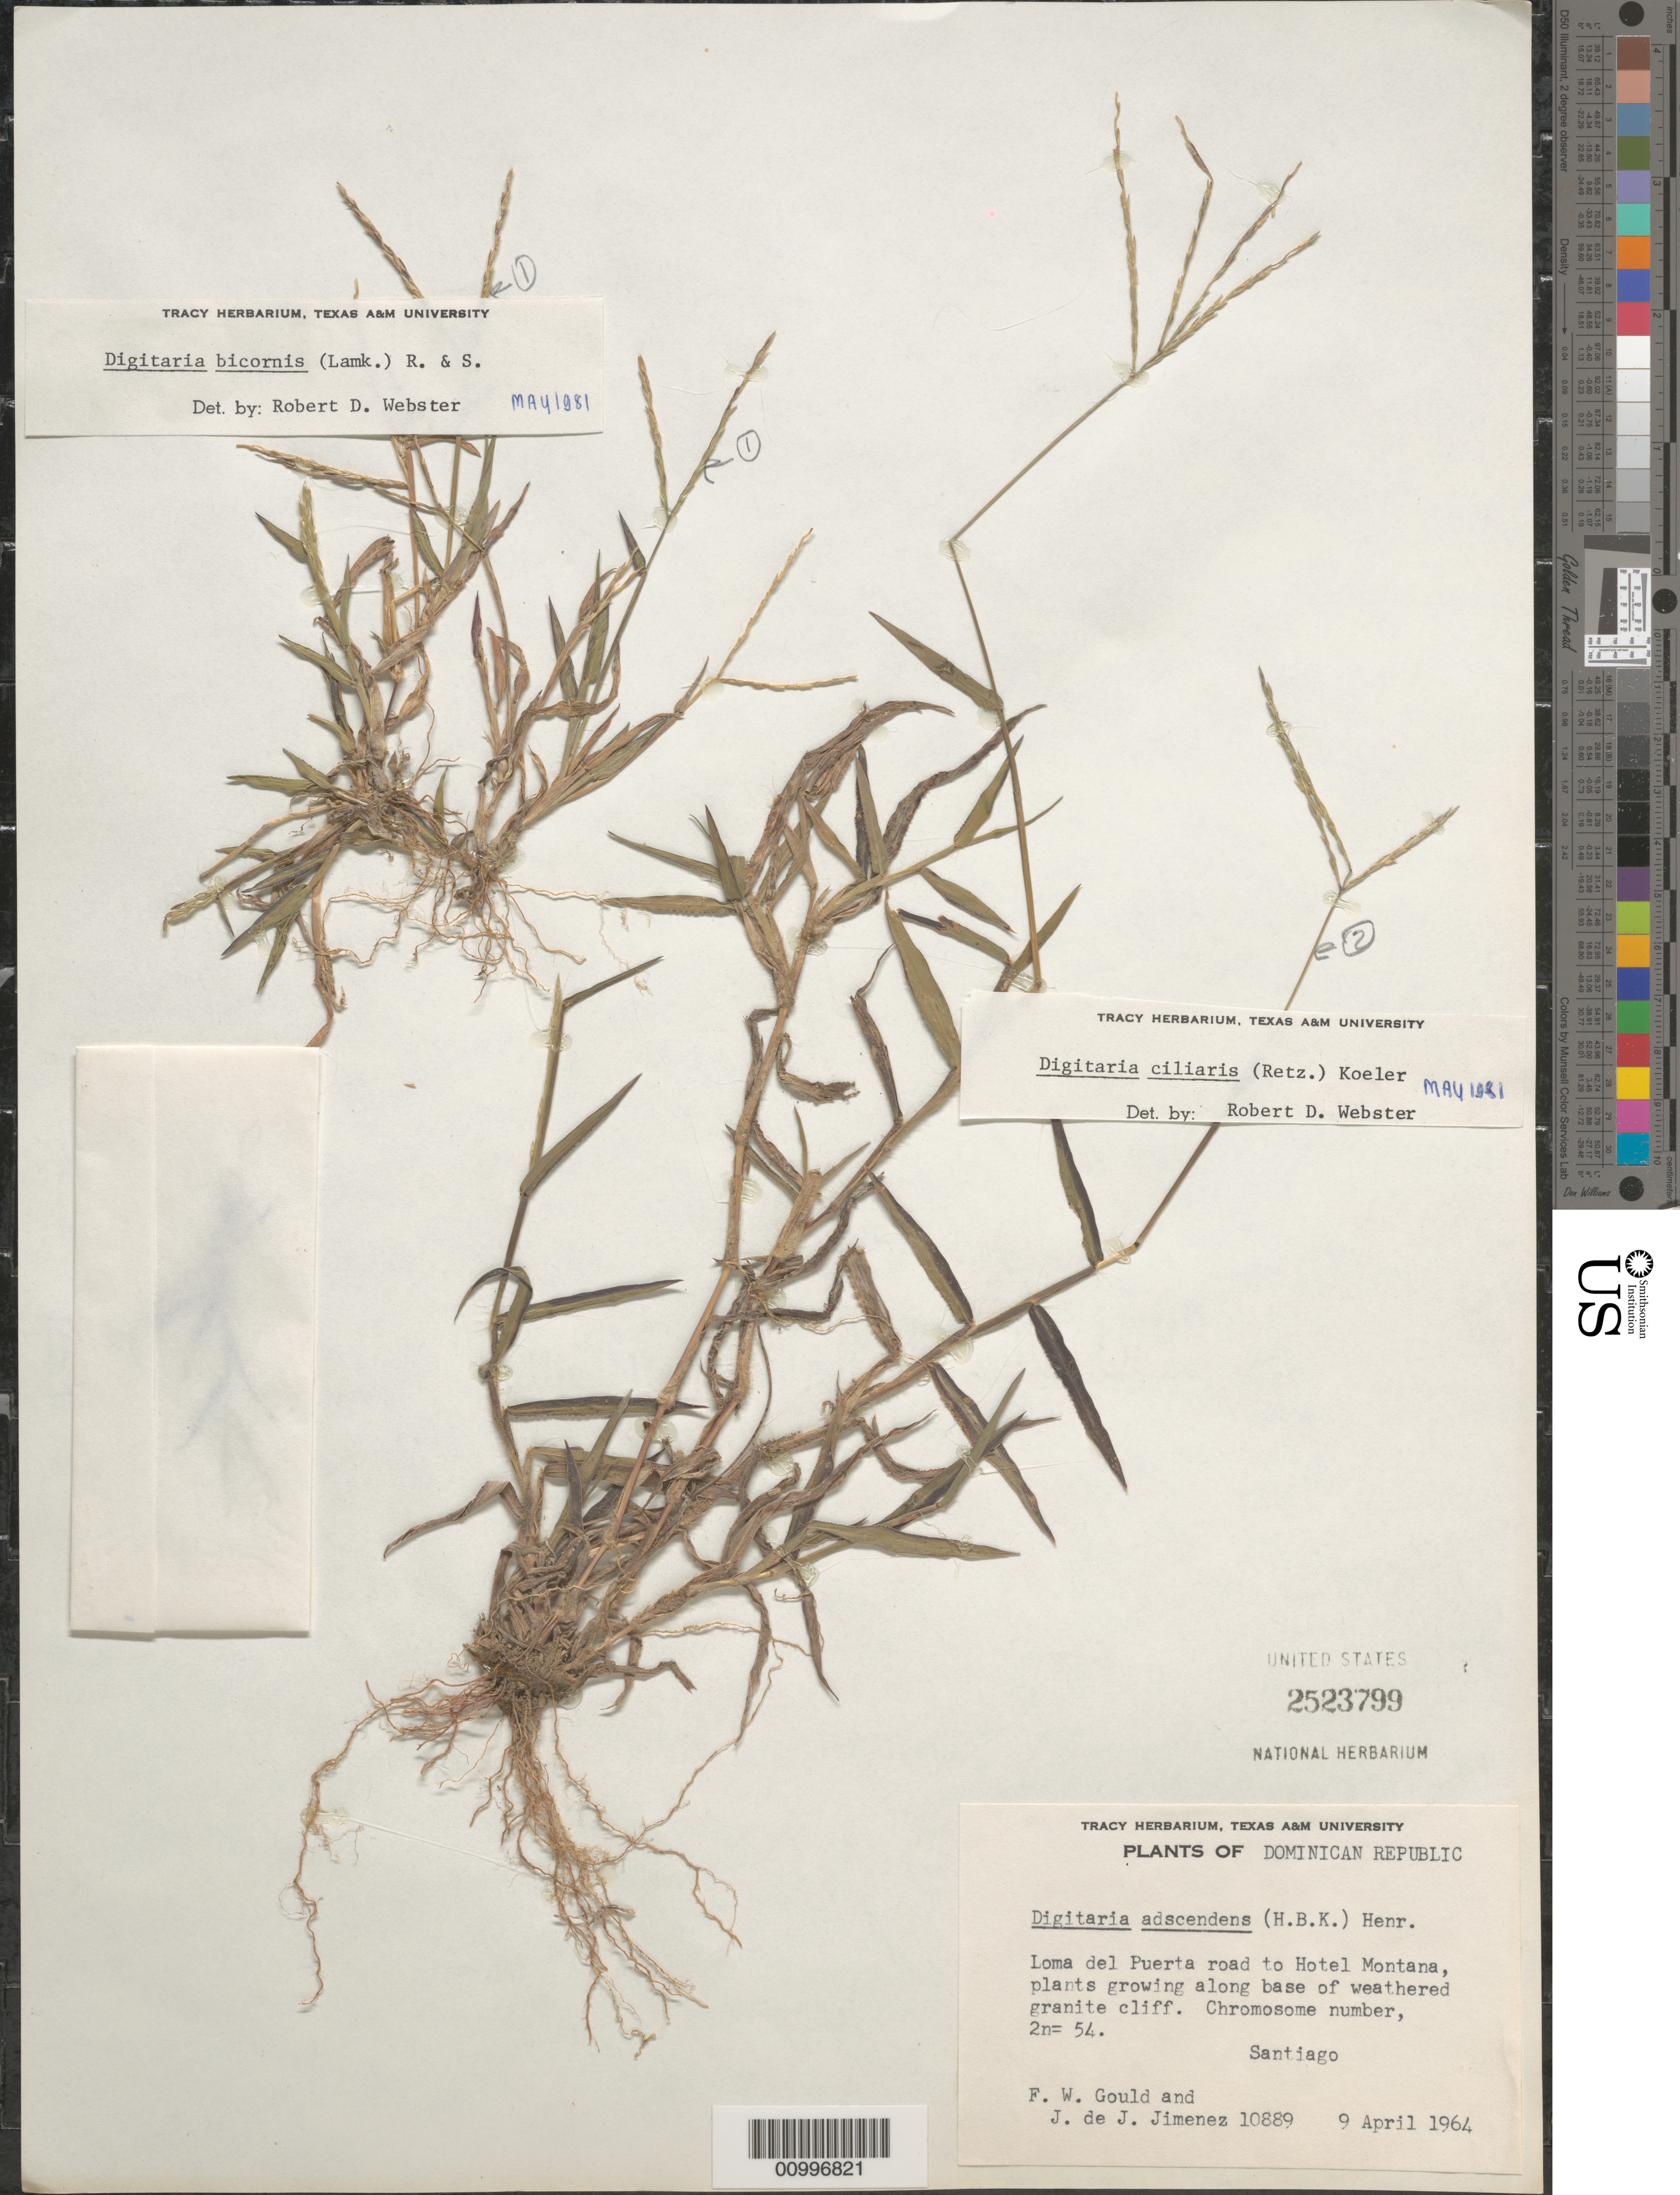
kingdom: Plantae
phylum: Tracheophyta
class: Liliopsida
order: Poales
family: Poaceae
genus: Digitaria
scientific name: Digitaria ciliaris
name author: (Retz.) Koeler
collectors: F. W. Gould & J. J. Jiménez Almonte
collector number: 10889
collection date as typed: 09 Apr 1964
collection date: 1964-04-09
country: Dominican Republic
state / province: Santiago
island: Hispaniola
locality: Loma del Puerta road to Hotal Montana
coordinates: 0 N, 0 E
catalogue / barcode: US 2523799